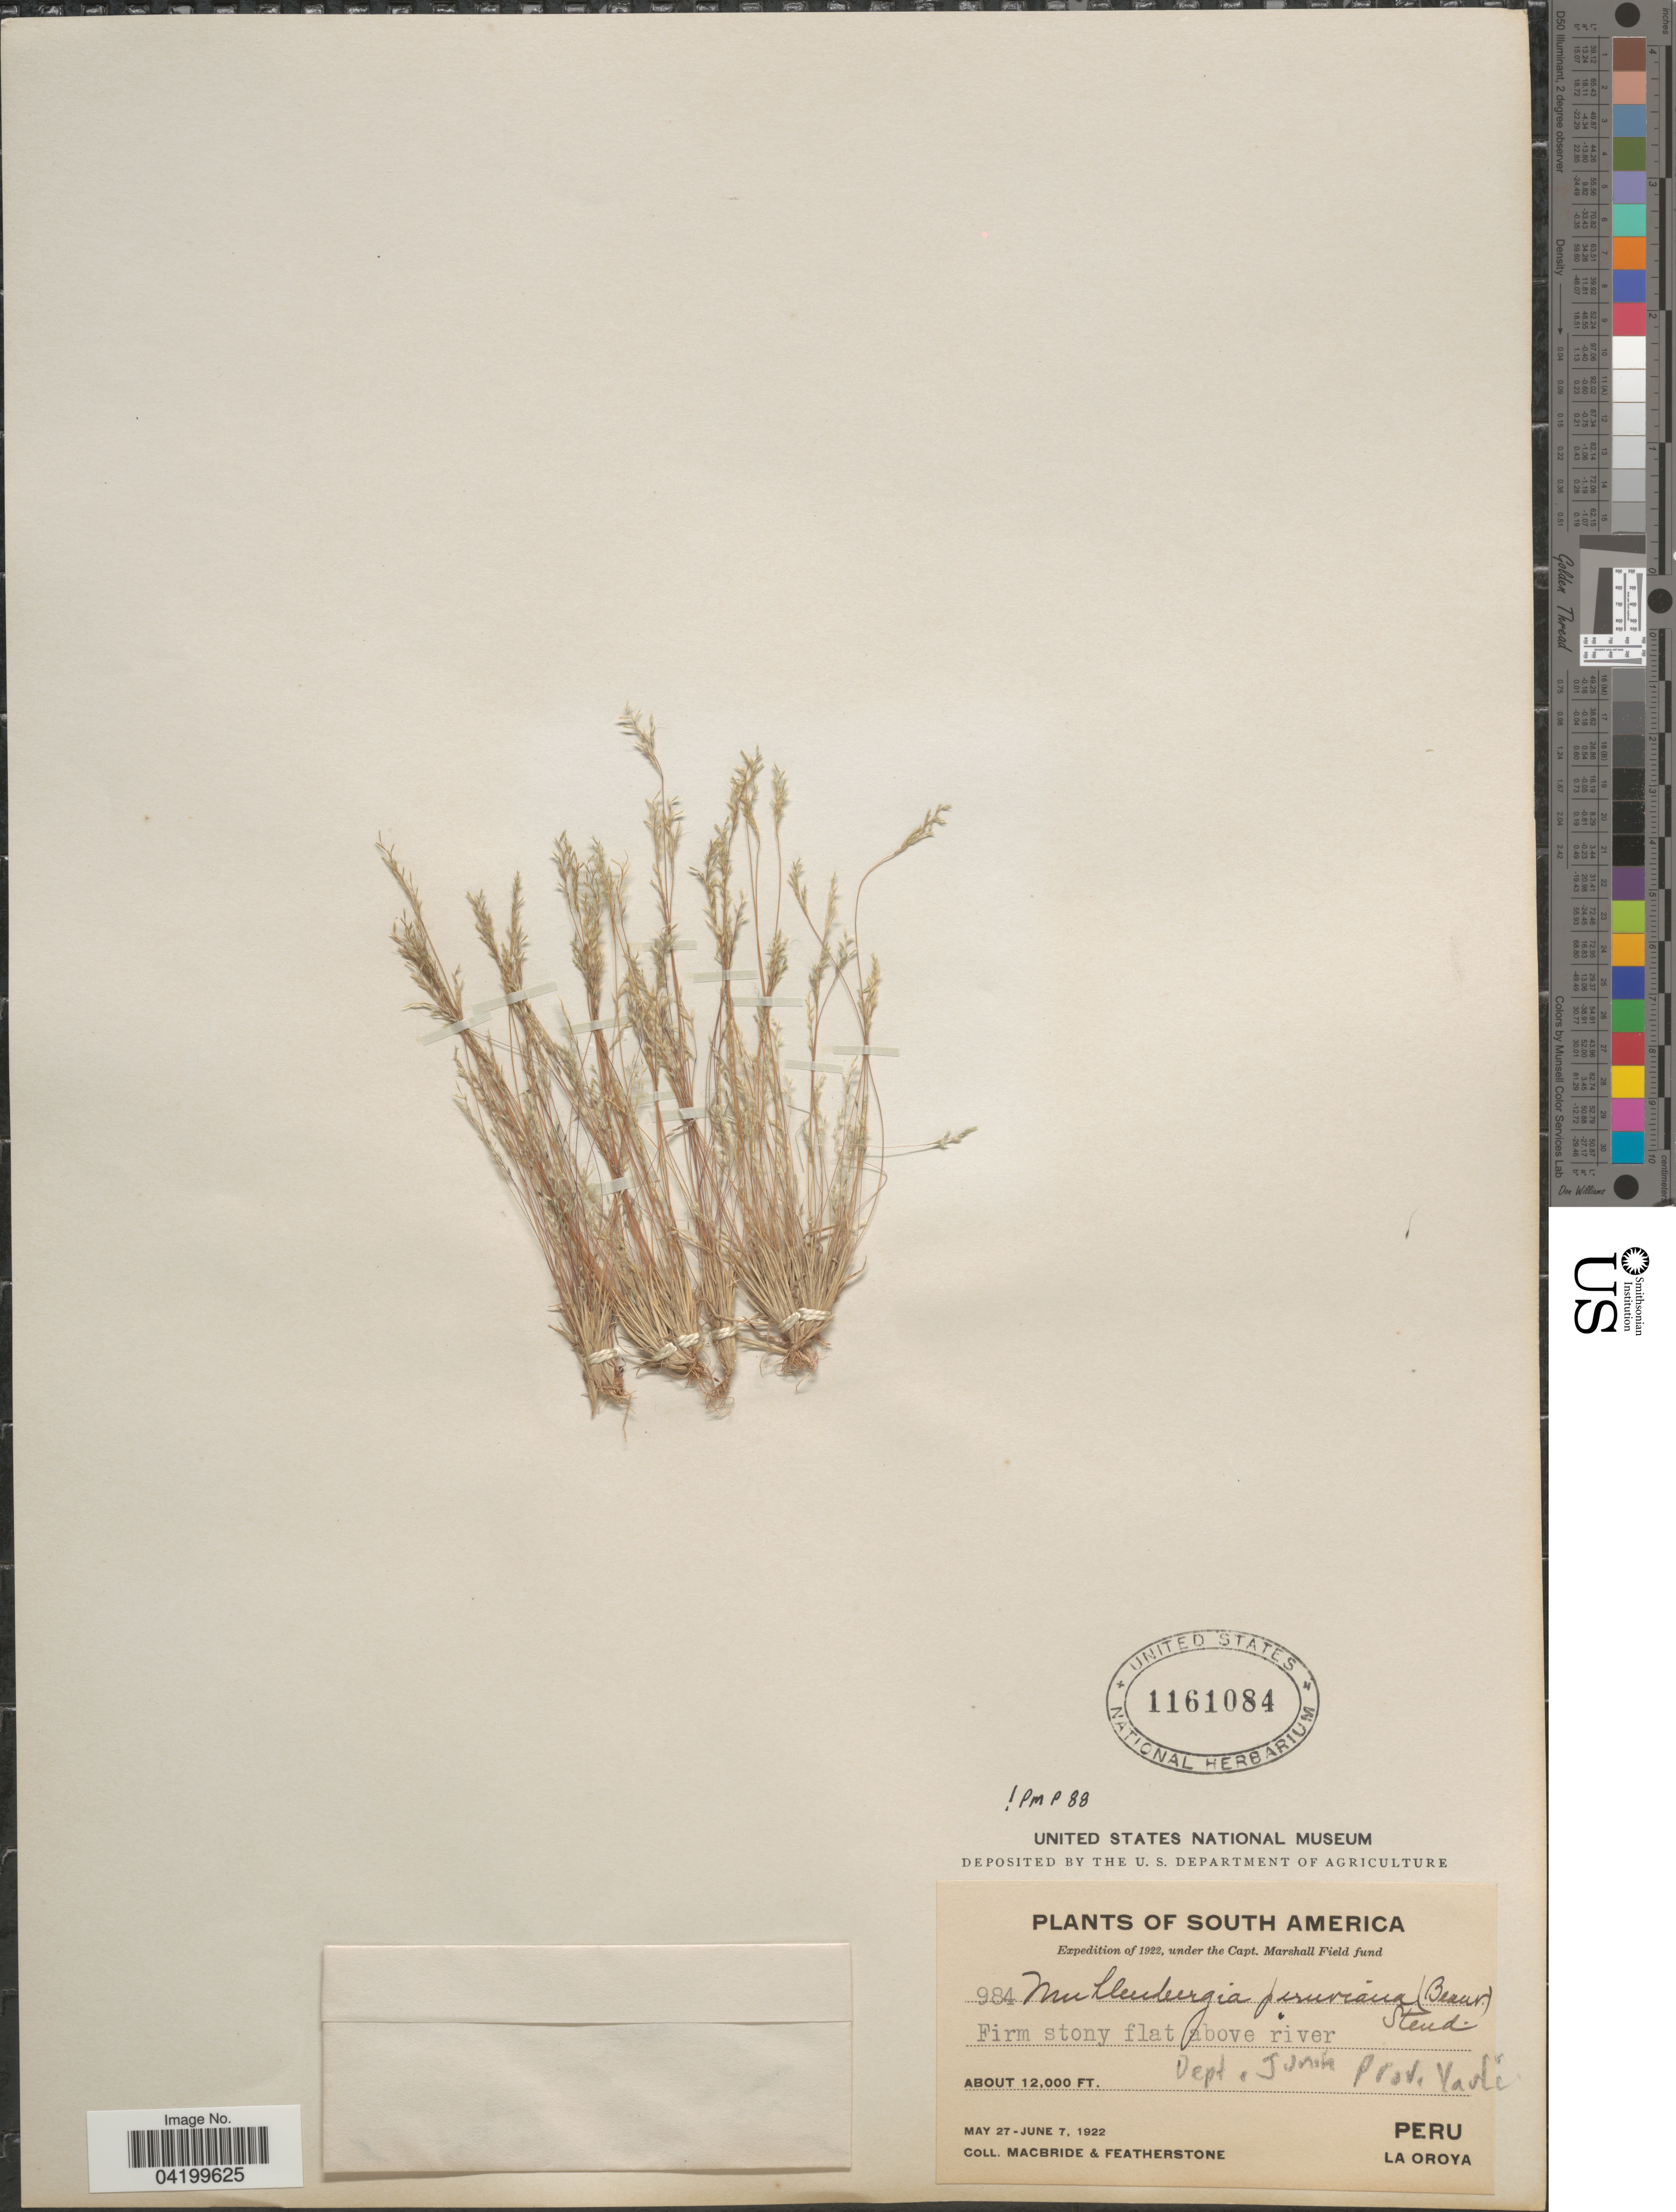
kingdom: Plantae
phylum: Tracheophyta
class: Liliopsida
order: Poales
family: Poaceae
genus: Muhlenbergia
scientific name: Muhlenbergia peruviana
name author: (P. Beauv.) Steud.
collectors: Macbride, -- & -. Featherstone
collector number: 984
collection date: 1922-05-27/1922-06-07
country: Peru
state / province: Junín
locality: Expedition of 1922. Dept. Junín. Prov. Yauli. La Oroya.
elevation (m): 3658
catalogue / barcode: US 1161084